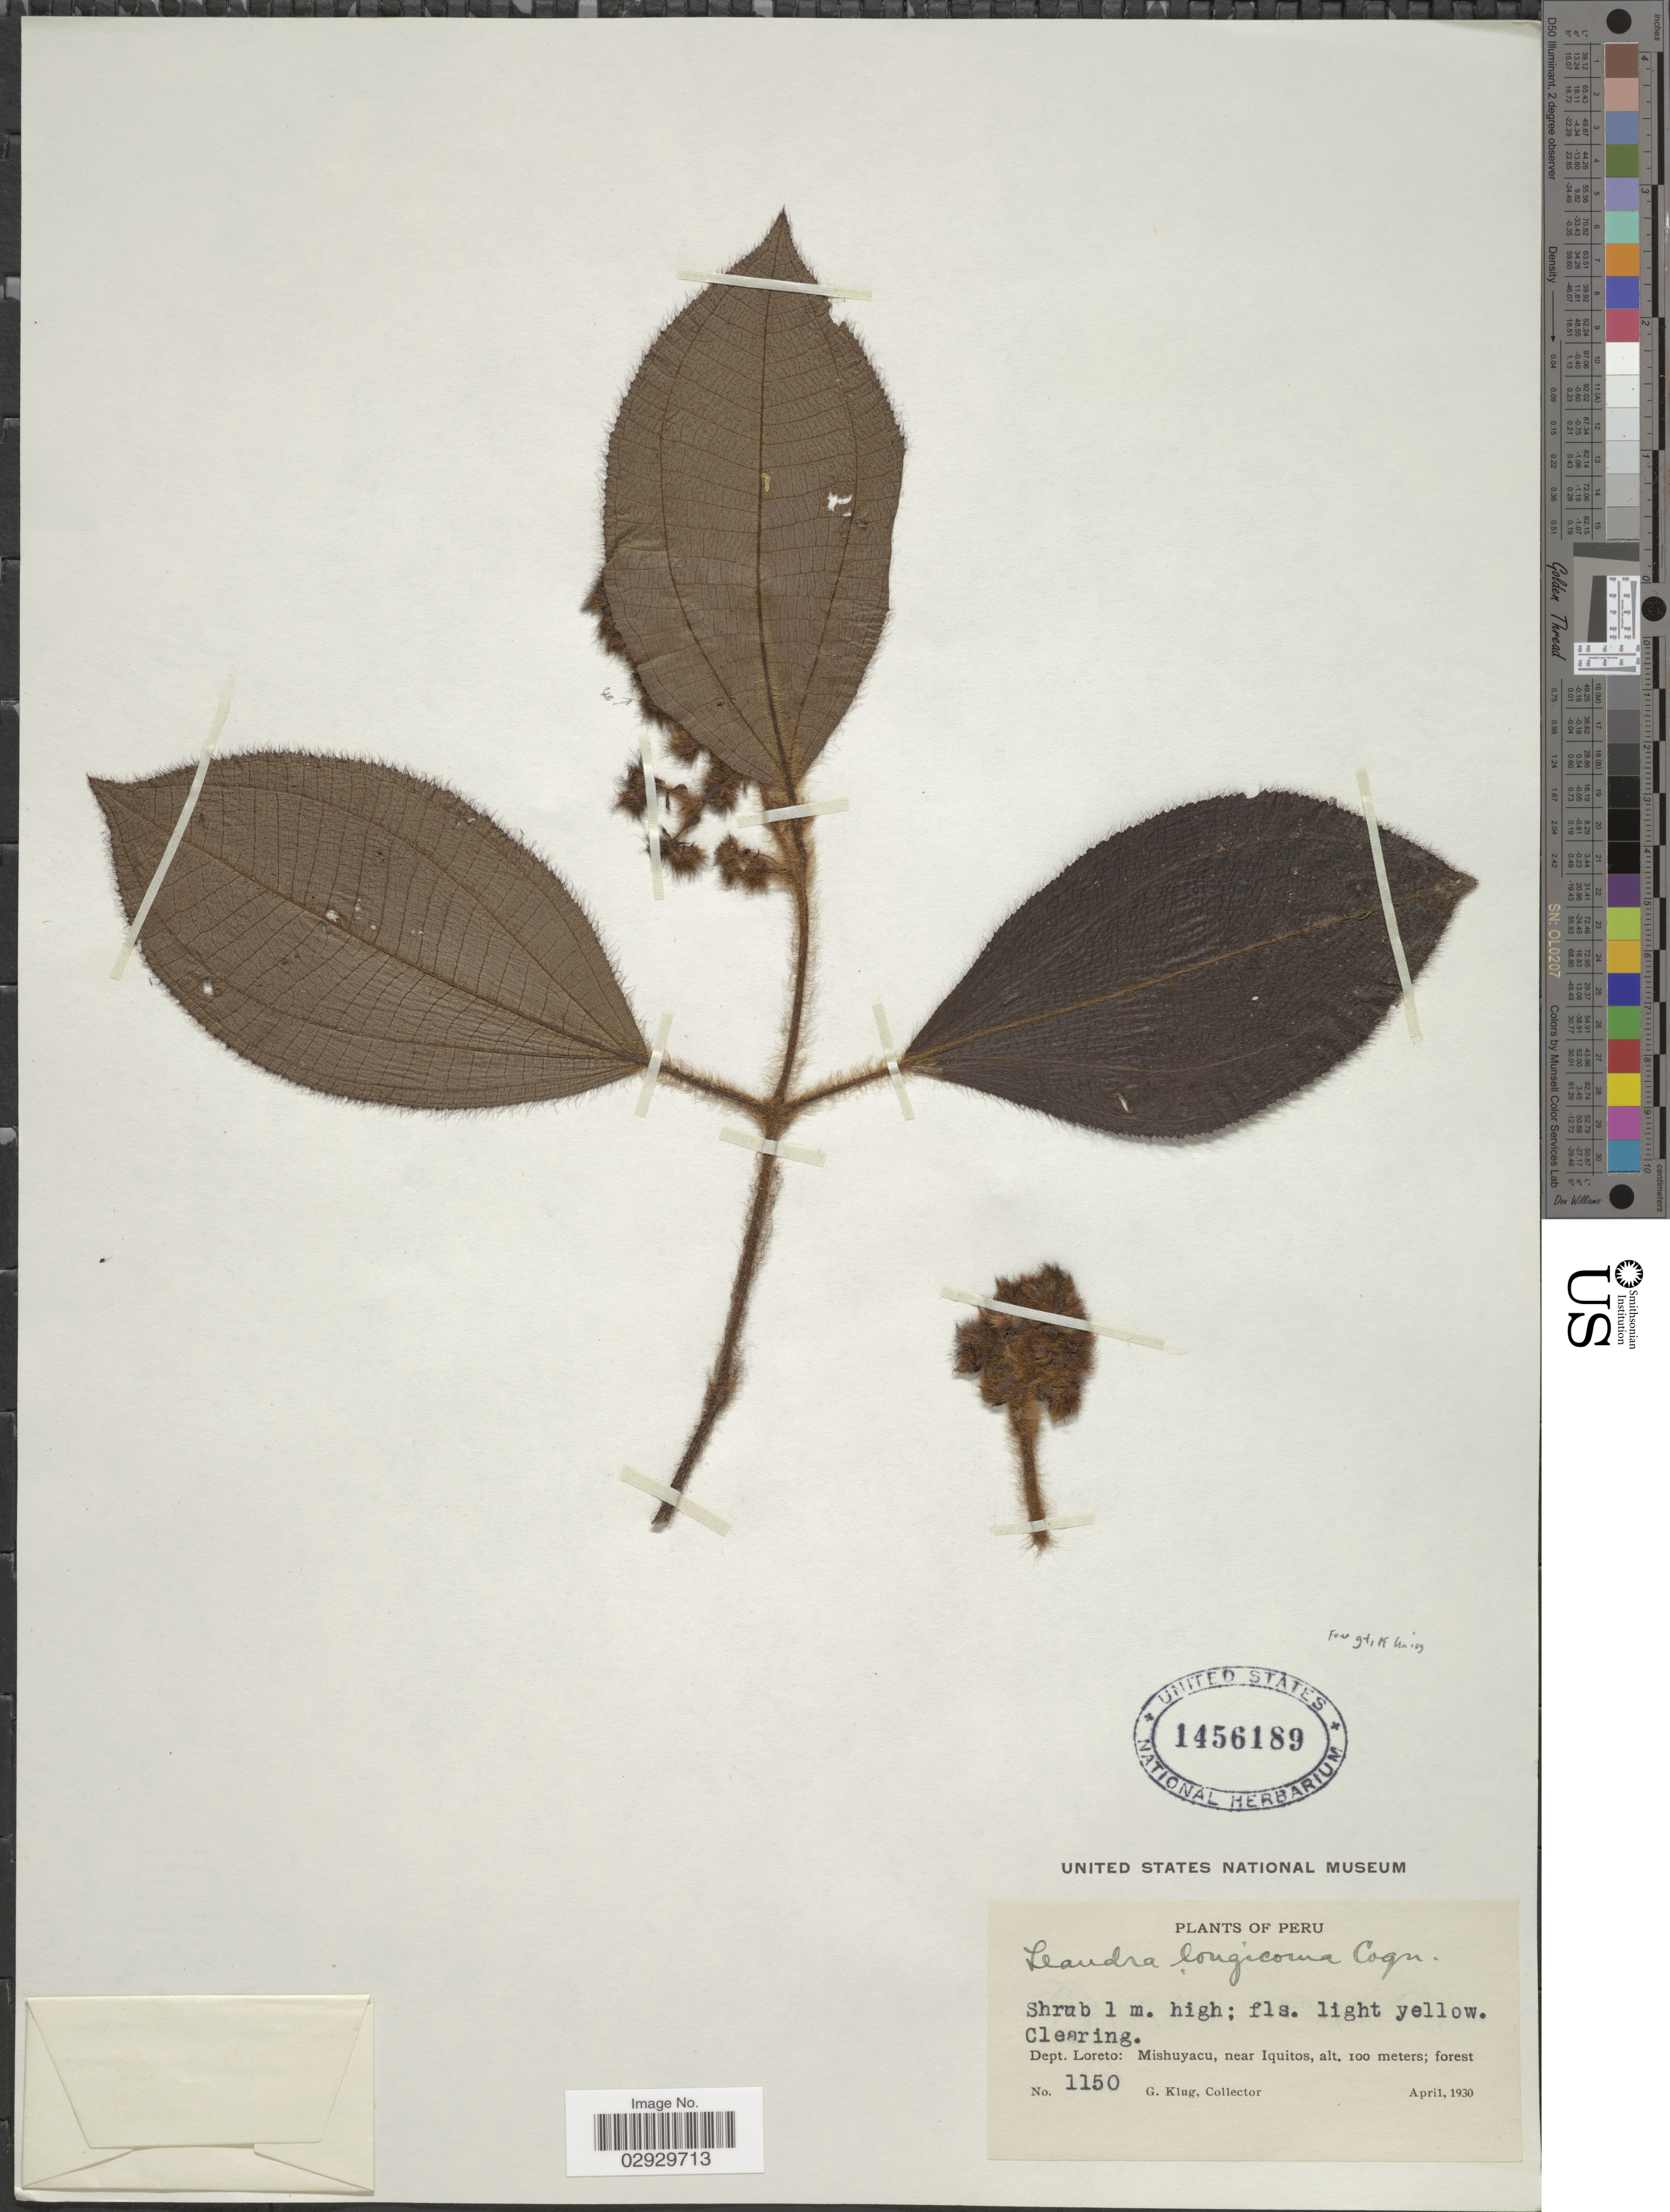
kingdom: Plantae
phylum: Tracheophyta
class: Magnoliopsida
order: Myrtales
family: Melastomataceae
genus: Leandra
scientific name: Leandra longicoma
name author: Cogn.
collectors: G. Klug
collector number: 1150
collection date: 1930-04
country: Peru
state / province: Loreto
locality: Dept. Loreto: Mishuyacu, near Iquitos.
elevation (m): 100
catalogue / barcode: US 1456189